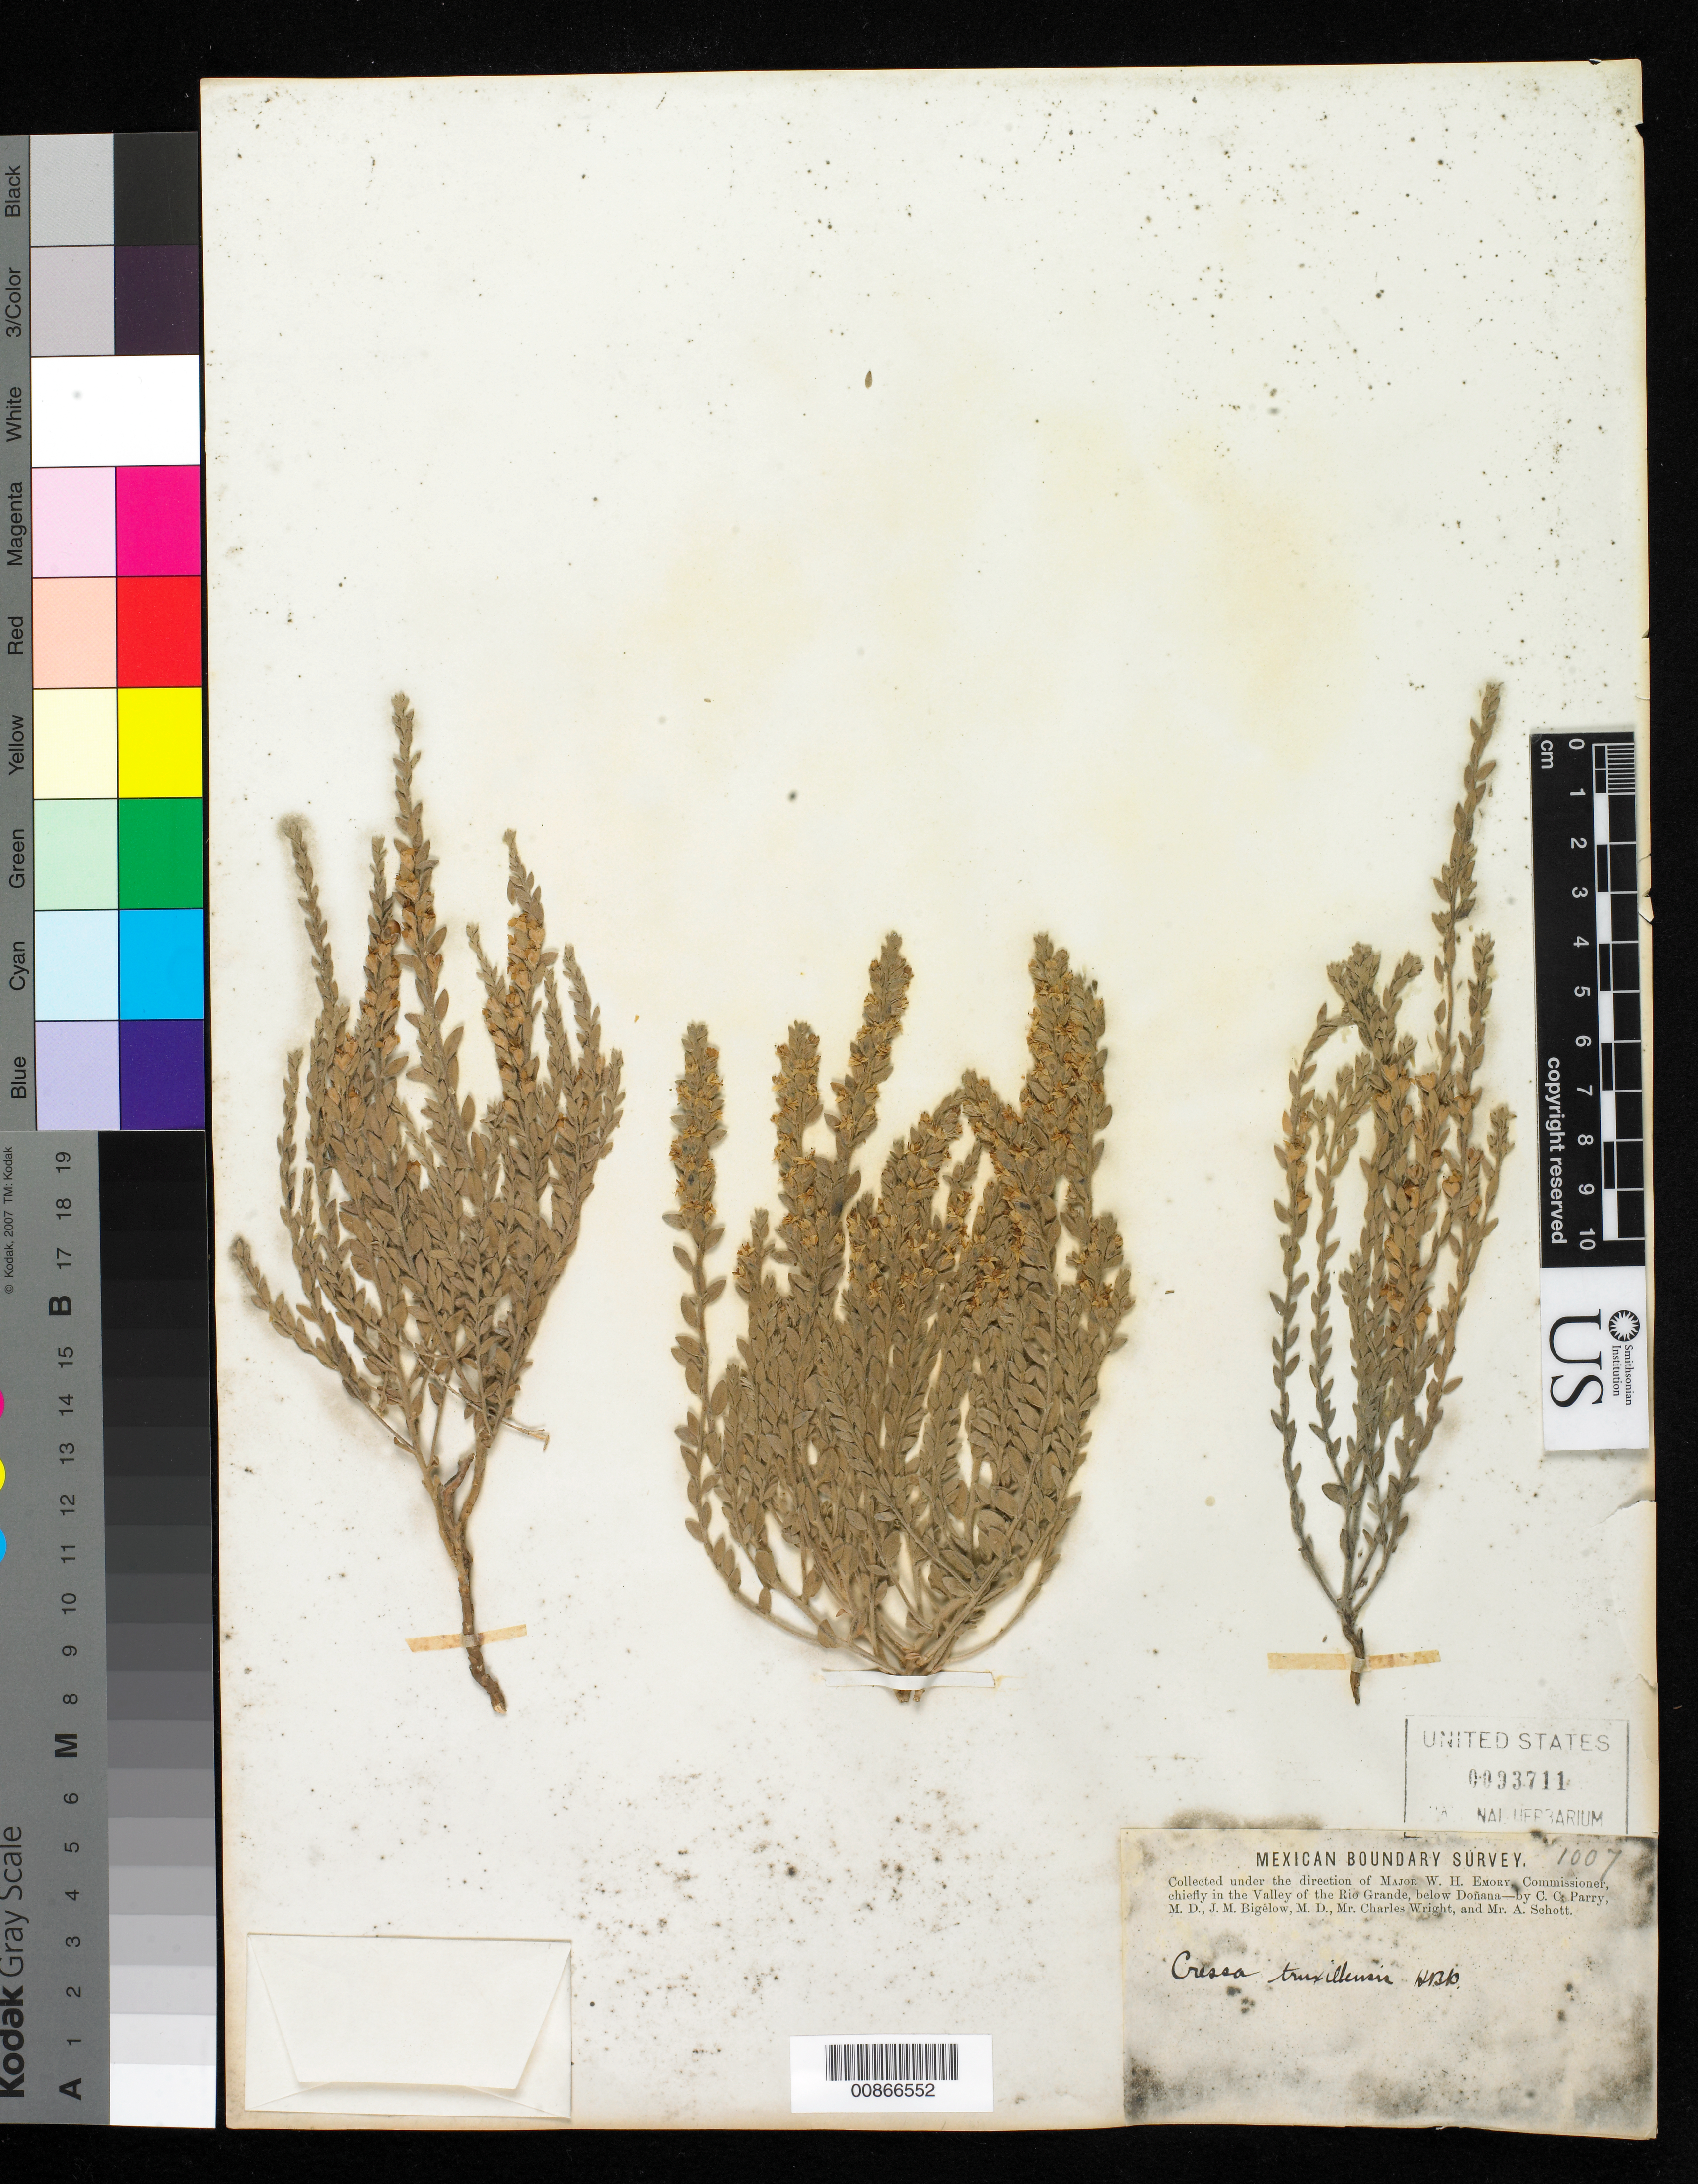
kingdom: Plantae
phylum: Tracheophyta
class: Magnoliopsida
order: Solanales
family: Convolvulaceae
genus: Cressa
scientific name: Cressa truxillensis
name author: Kunth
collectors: C. C. Parry, J. M. Bigelow, C. Wright & A. C. V. Schott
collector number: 1007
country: United States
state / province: New Mexico / Texas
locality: Valley of the Rio Grande, below Doñana.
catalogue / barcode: US 93711